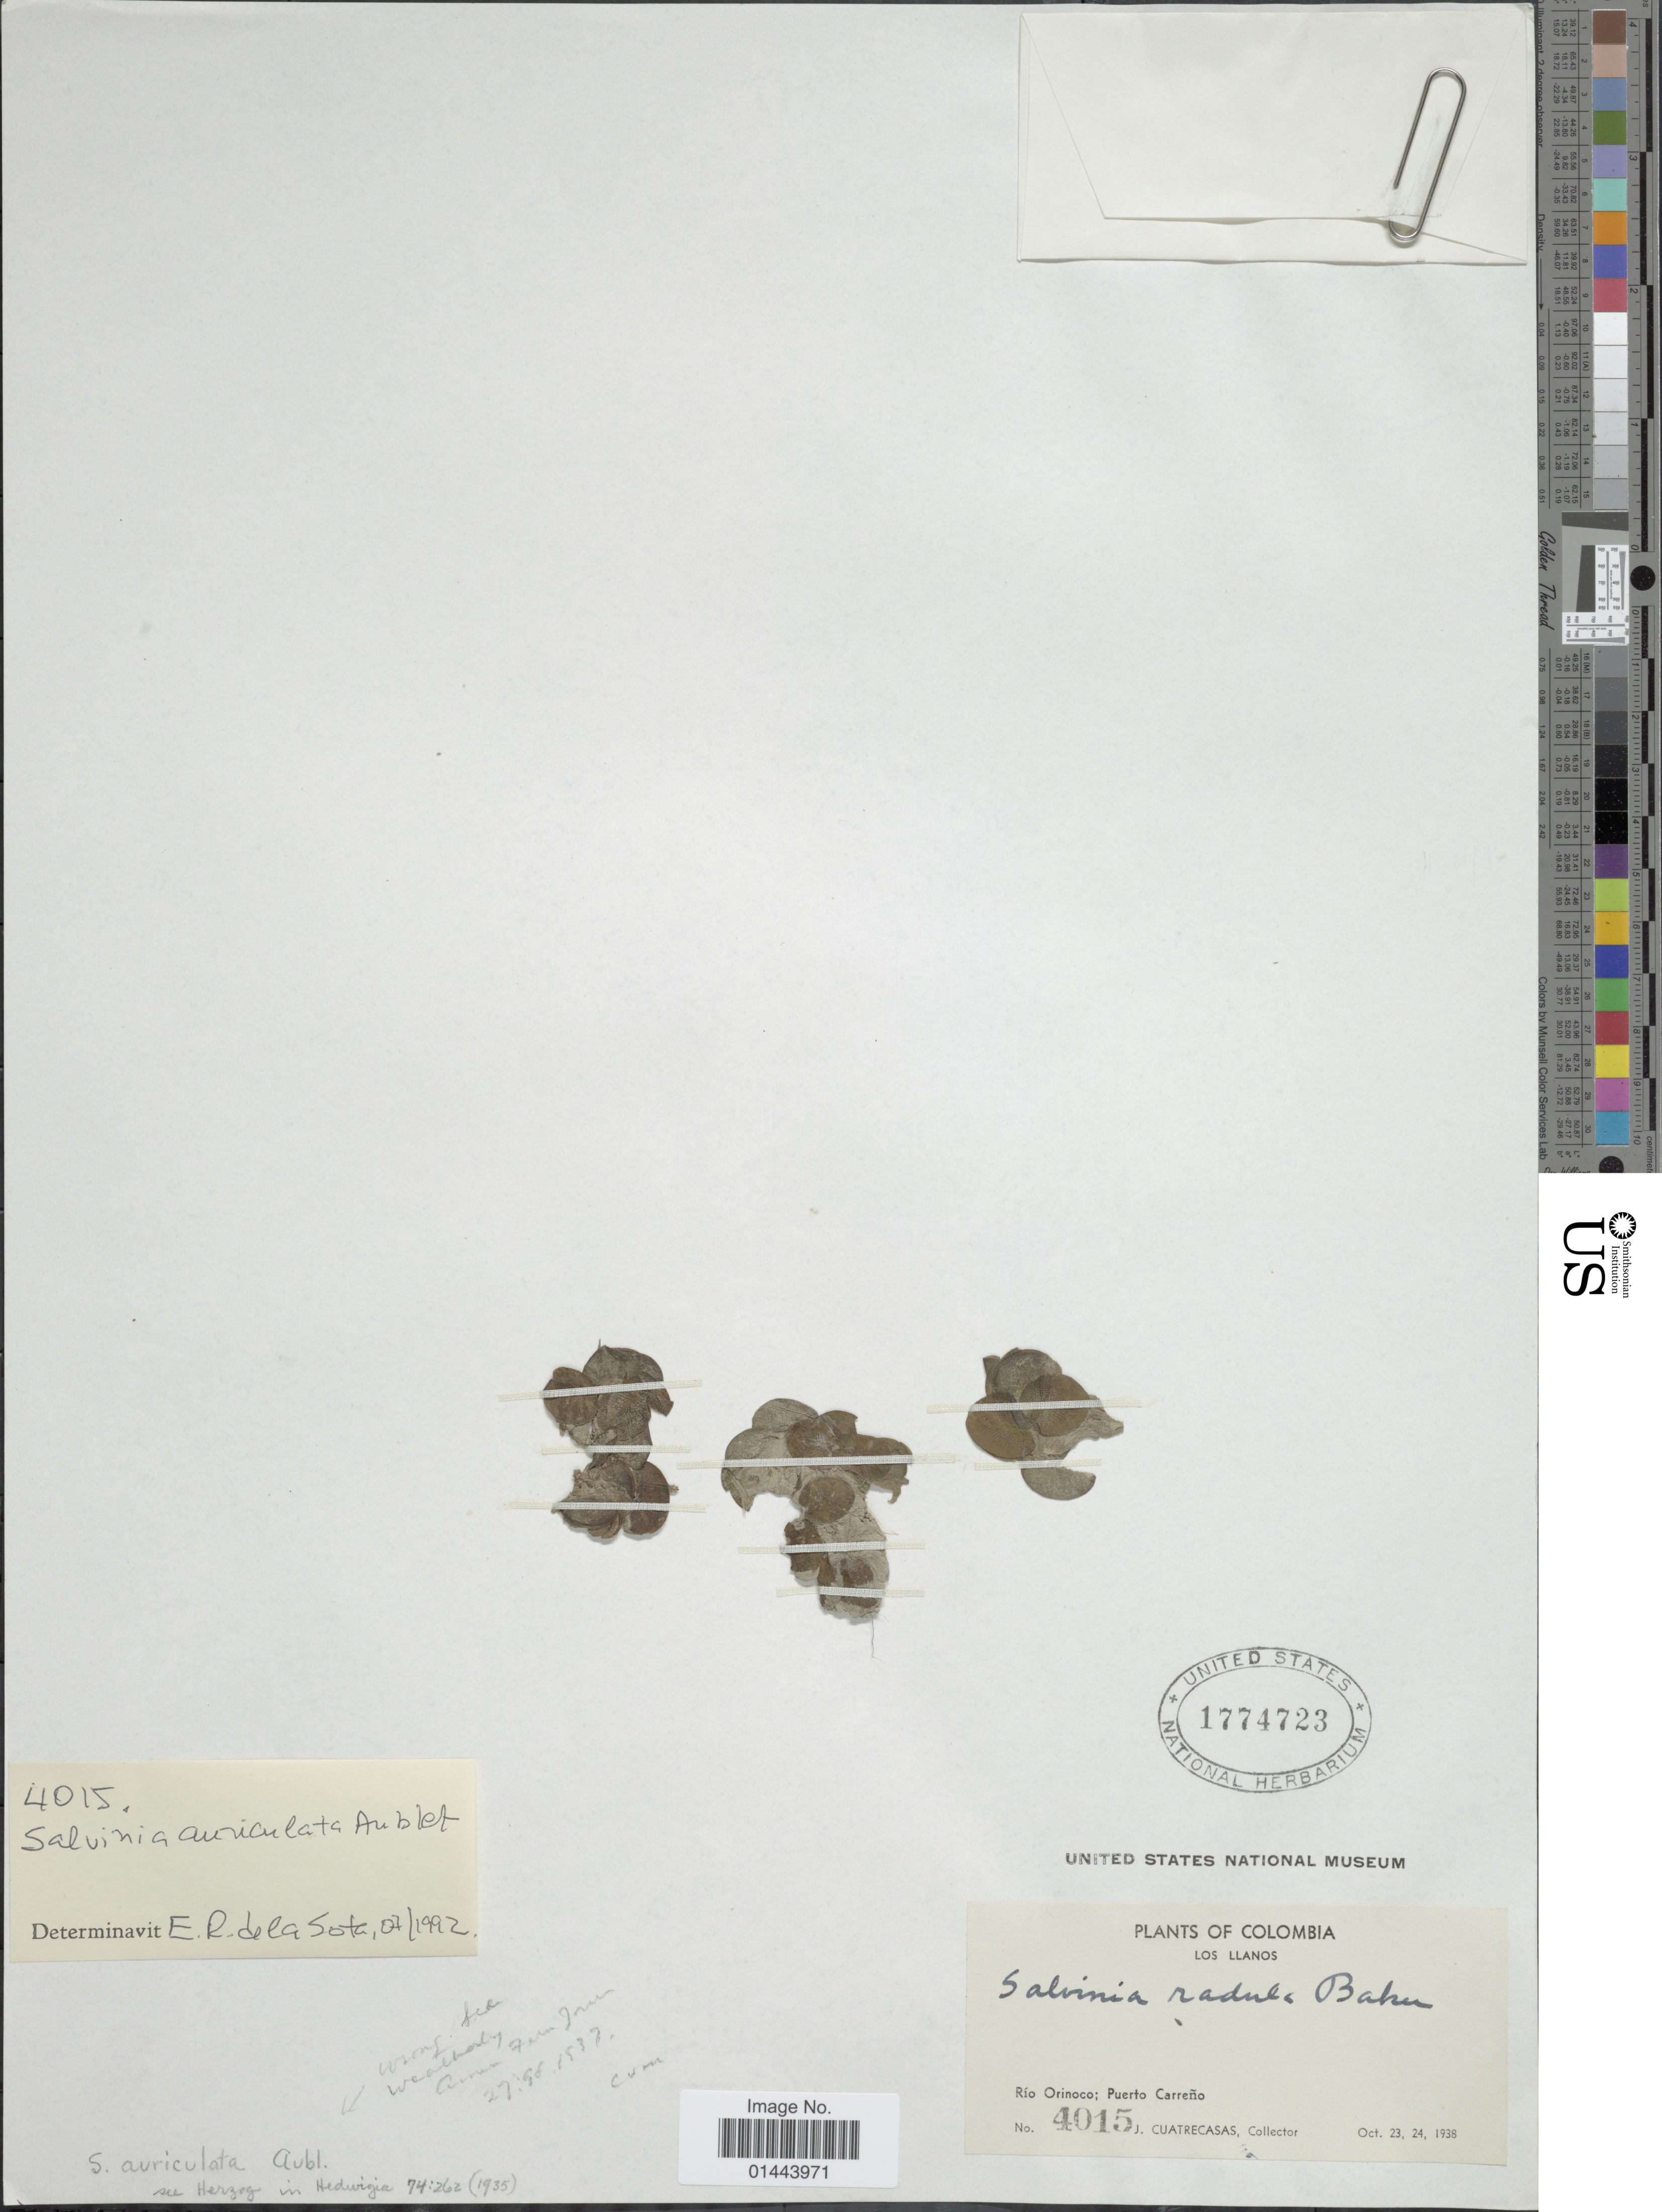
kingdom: Plantae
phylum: Tracheophyta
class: Polypodiopsida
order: Salviniales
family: Salviniaceae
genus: Salvinia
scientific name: Salvinia auriculata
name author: Aubl.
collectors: J. Cuatrecasas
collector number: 4015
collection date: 1938-10-23/1938-10-24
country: Colombia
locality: Los Llanos, Rio Orinoco; Puerto Carreño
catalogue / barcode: US 1774723